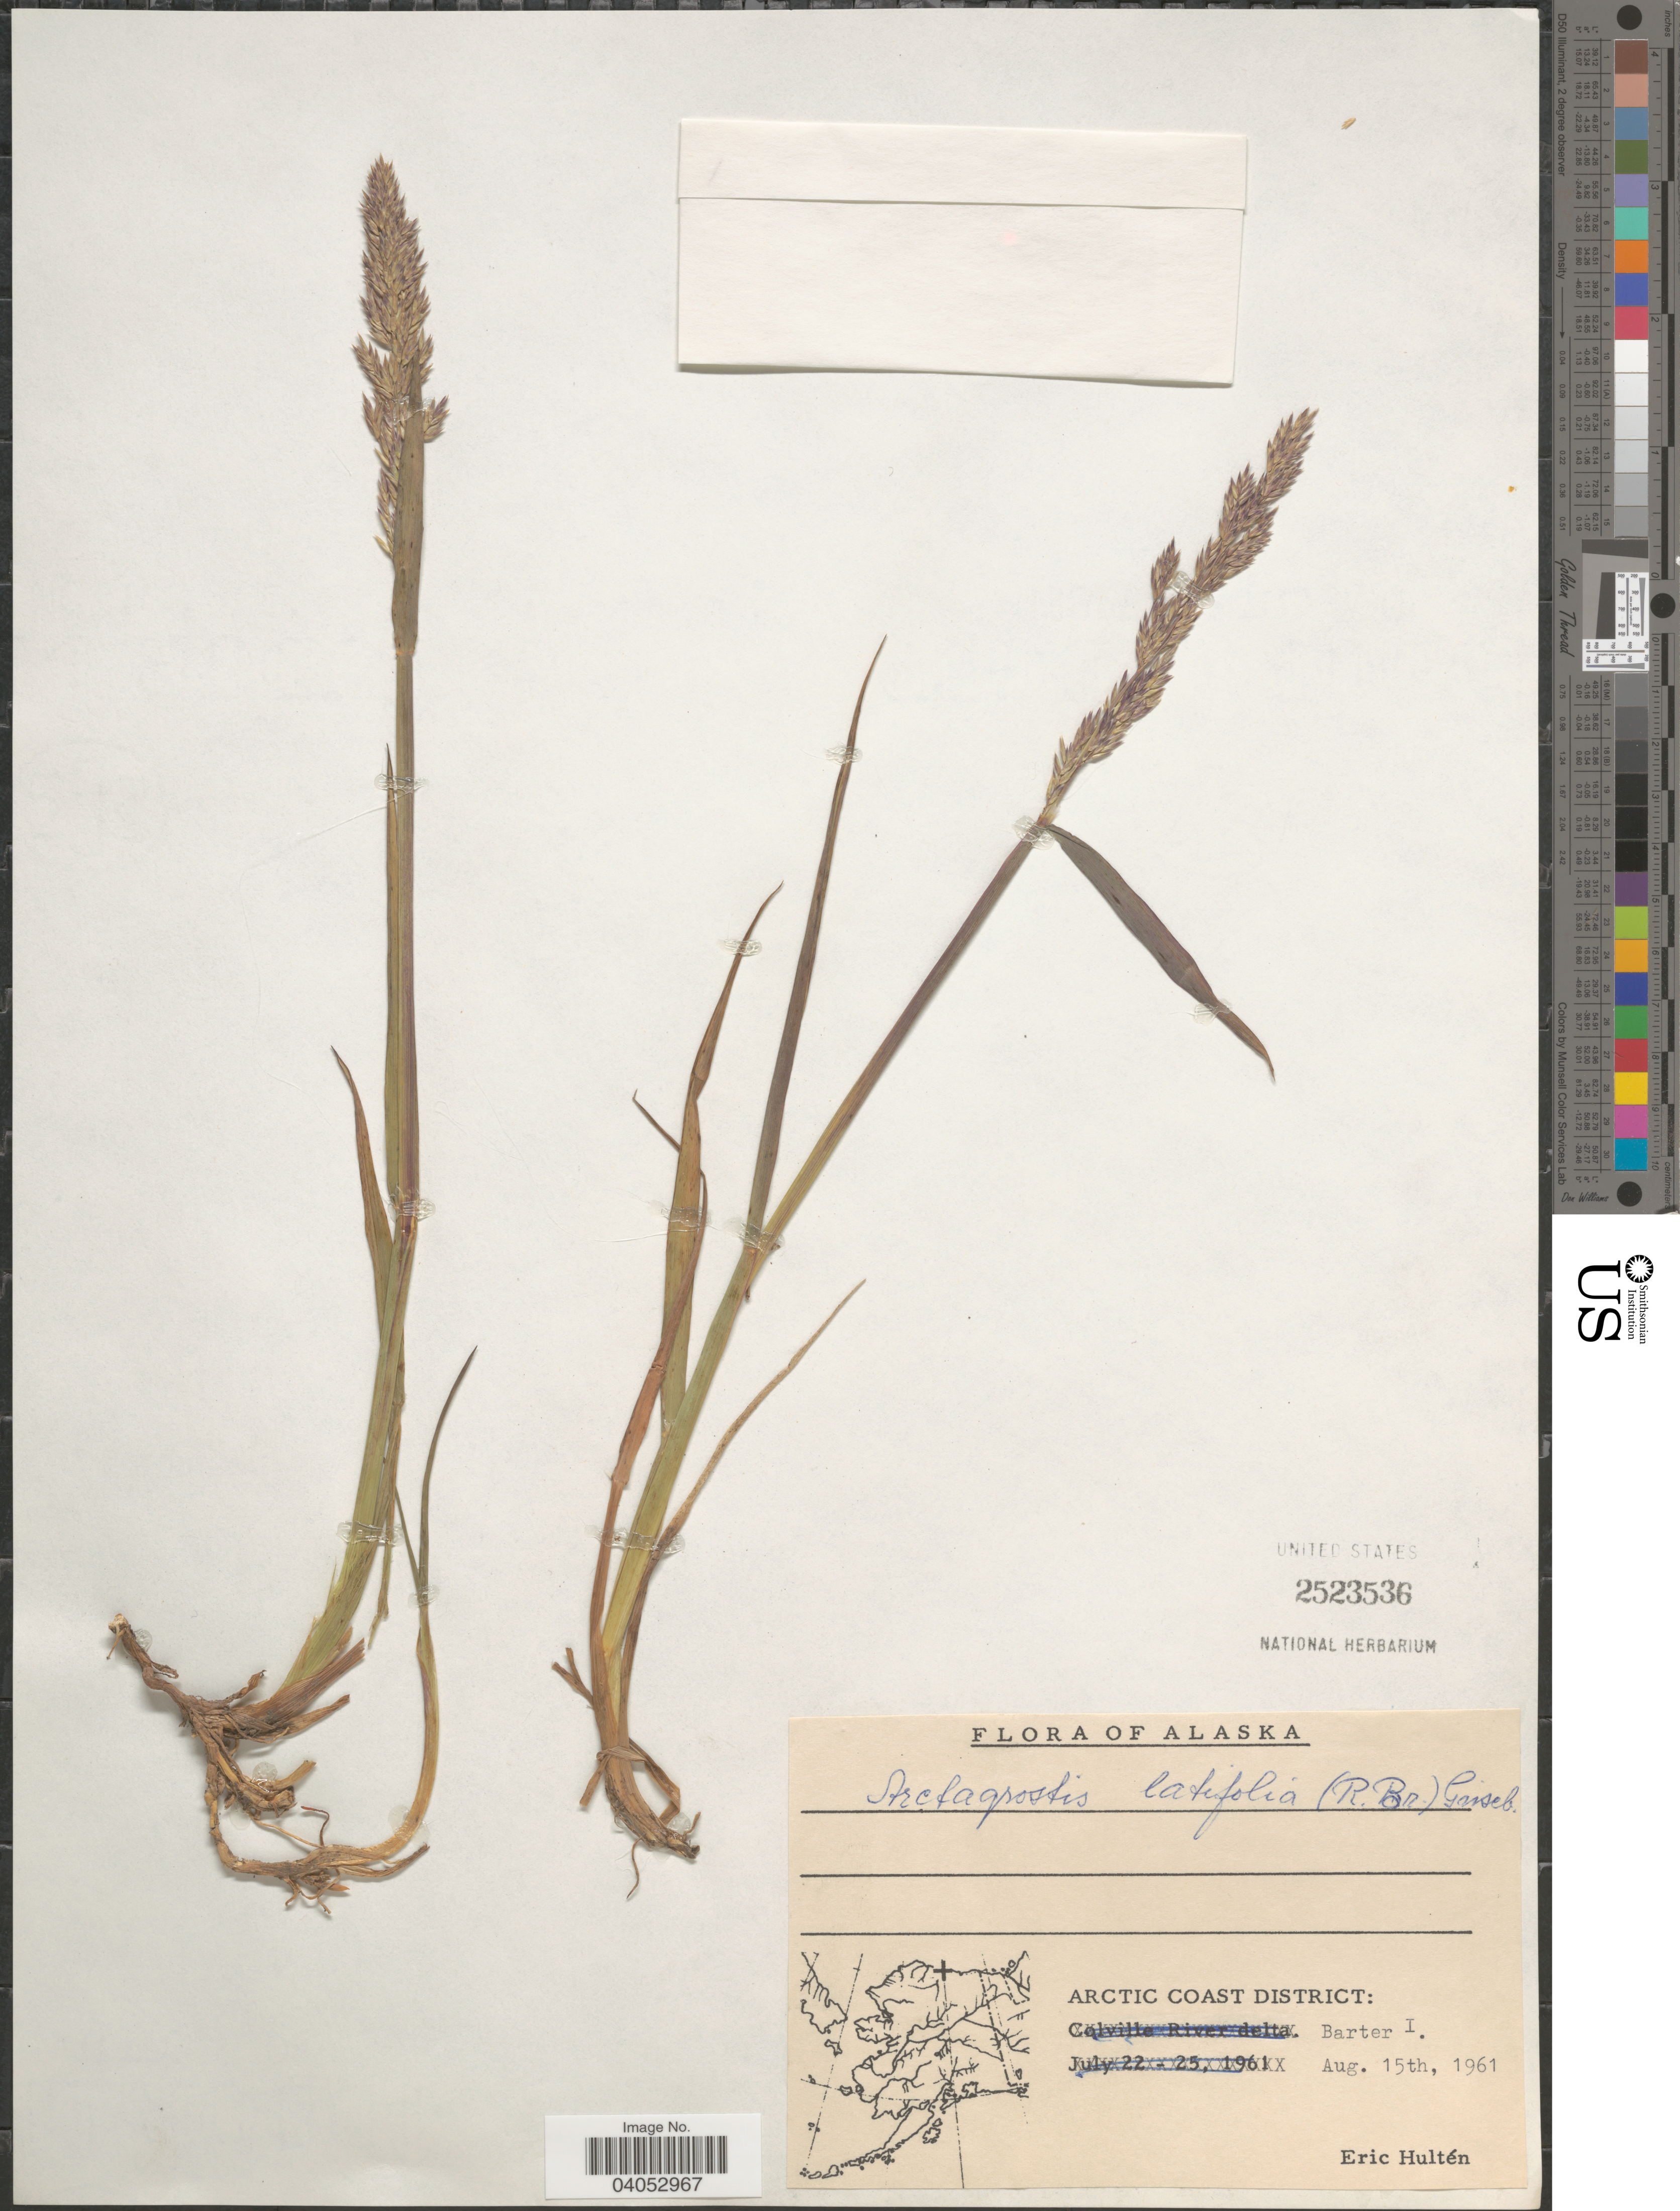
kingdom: Plantae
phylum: Tracheophyta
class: Liliopsida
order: Poales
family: Poaceae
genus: Arctagrostis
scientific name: Arctagrostis latifolia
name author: (R. Br.) Griseb.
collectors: E. G. Hultén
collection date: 1961-08-15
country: United States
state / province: Alaska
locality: Arctic Coast District: Barter I.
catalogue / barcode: US 2523536